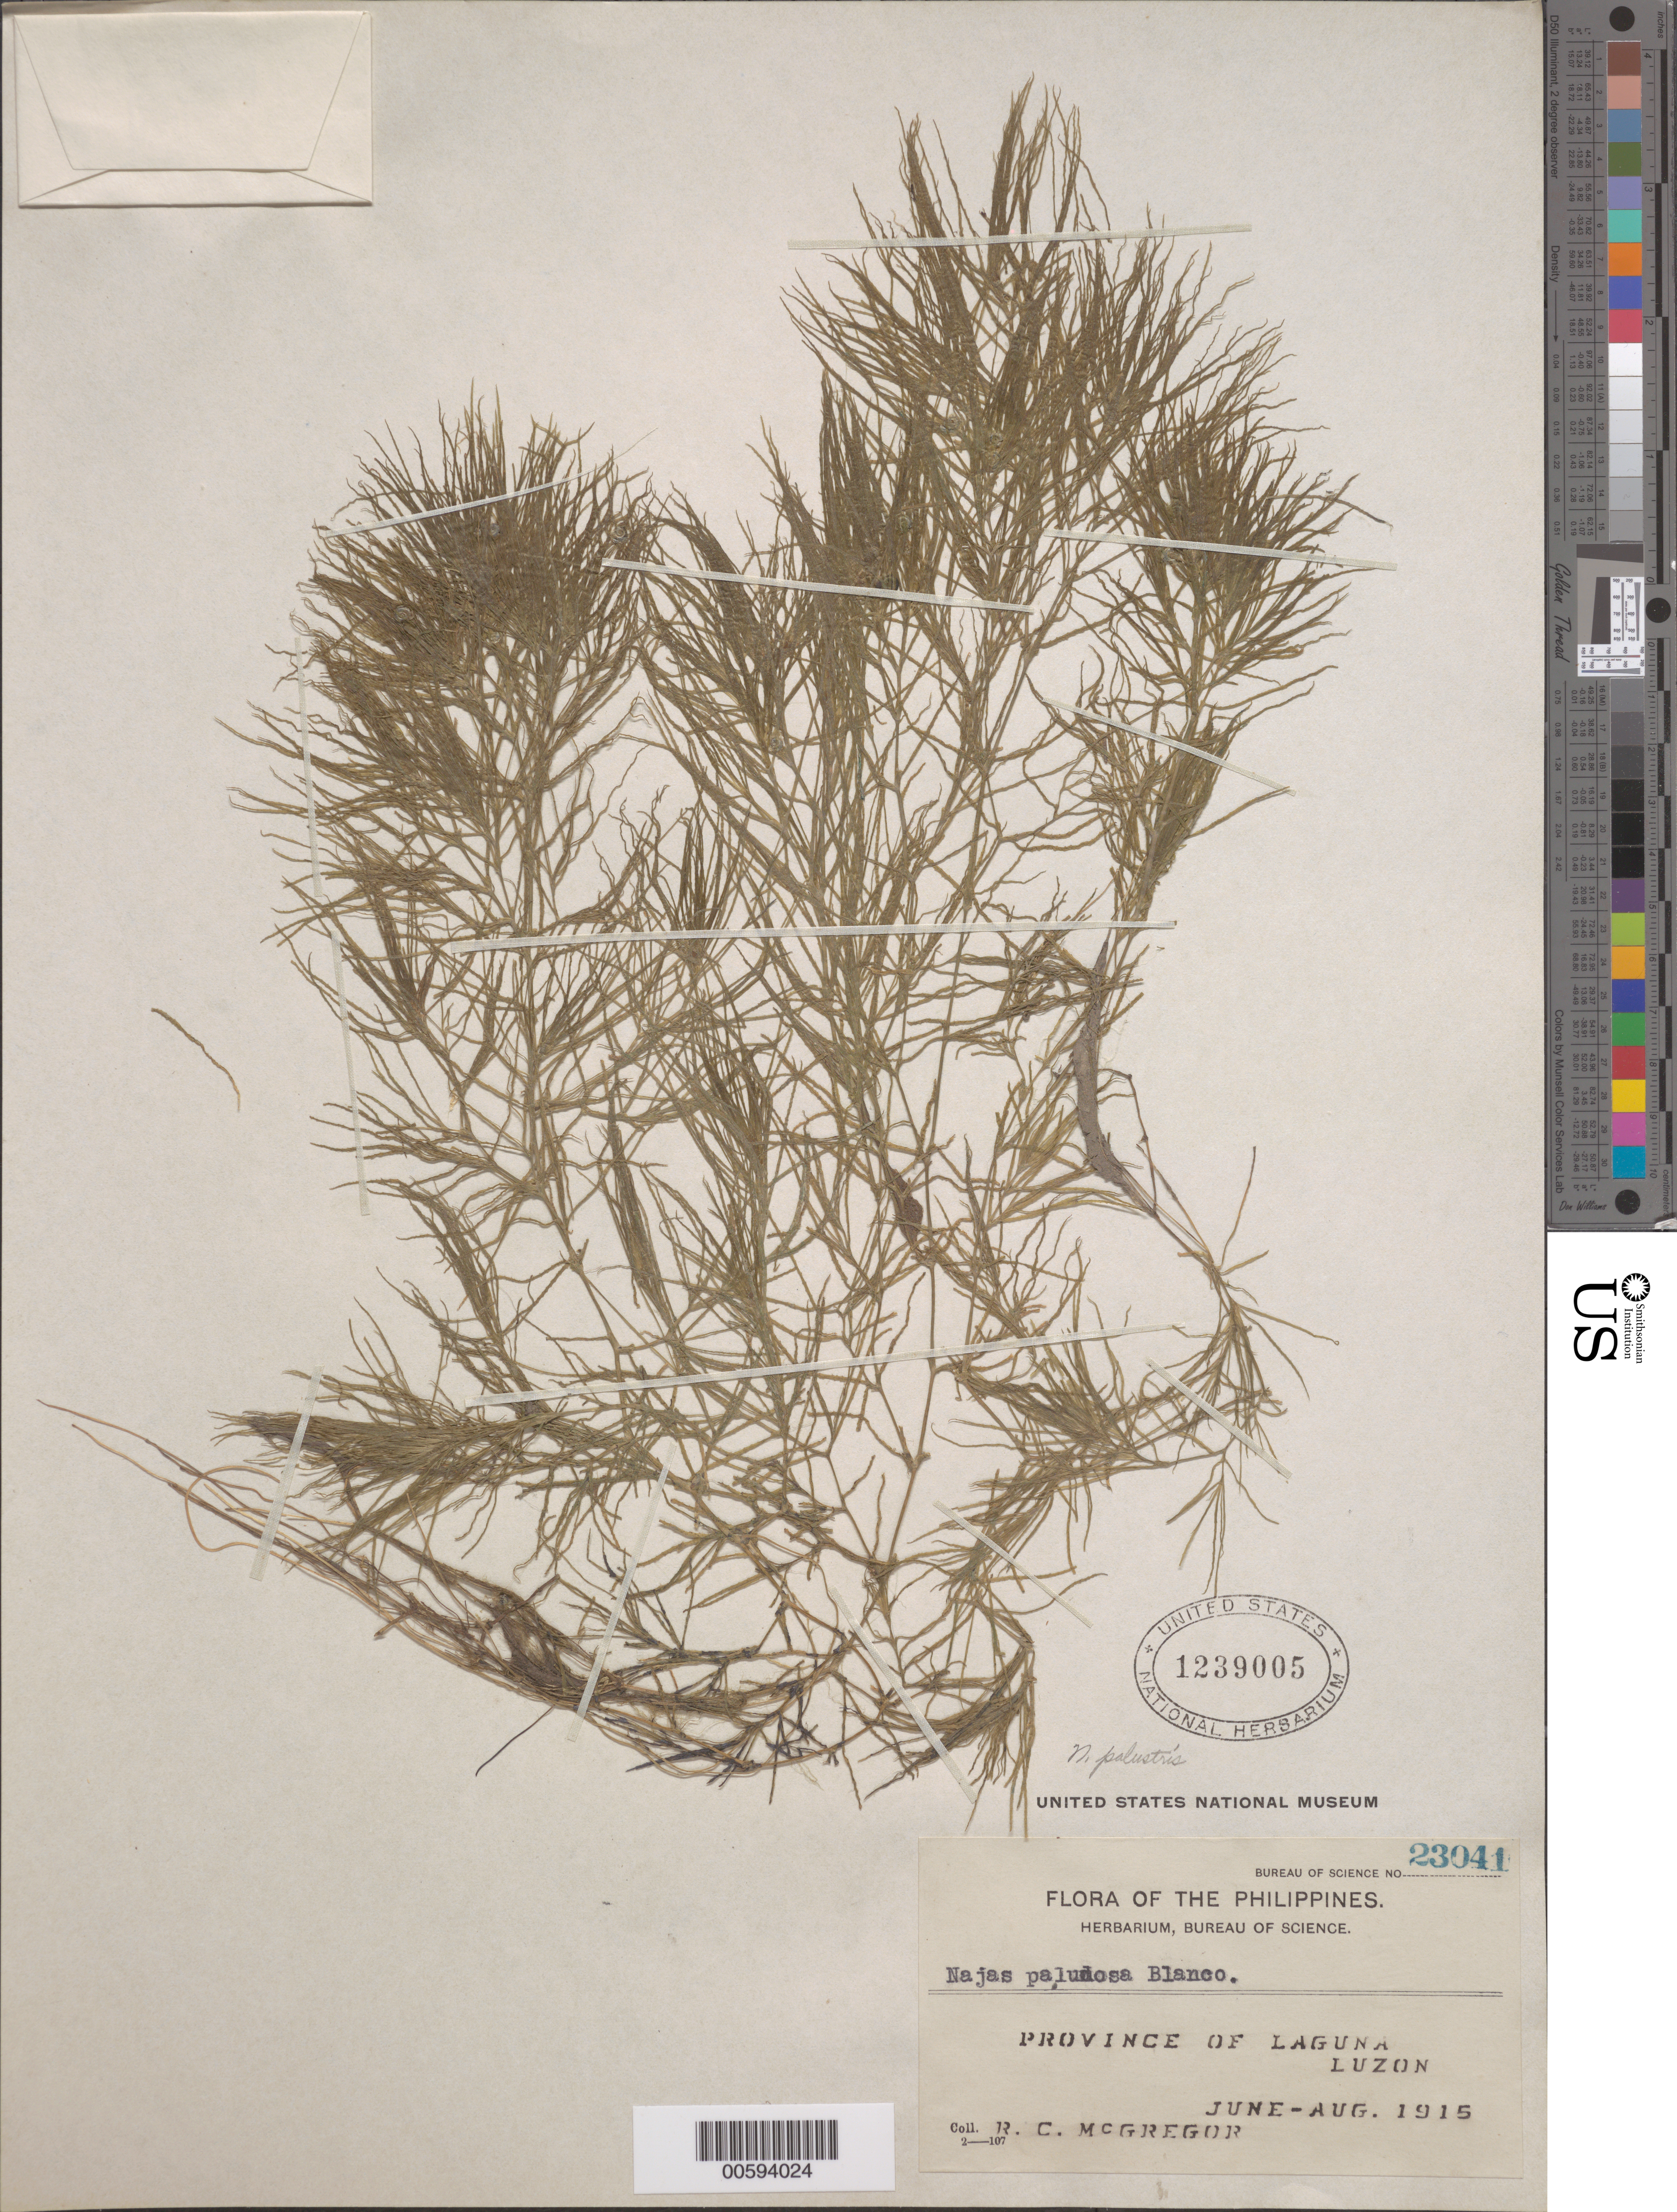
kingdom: Plantae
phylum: Tracheophyta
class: Liliopsida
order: Alismatales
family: Hydrocharitaceae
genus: Najas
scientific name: Najas palustris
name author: Blanco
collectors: R. C. McGregor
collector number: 23041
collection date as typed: Jun 1915 to -- Aug 1915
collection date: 1915-06/1915-08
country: Philippines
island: Luzon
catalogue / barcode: US 1239005